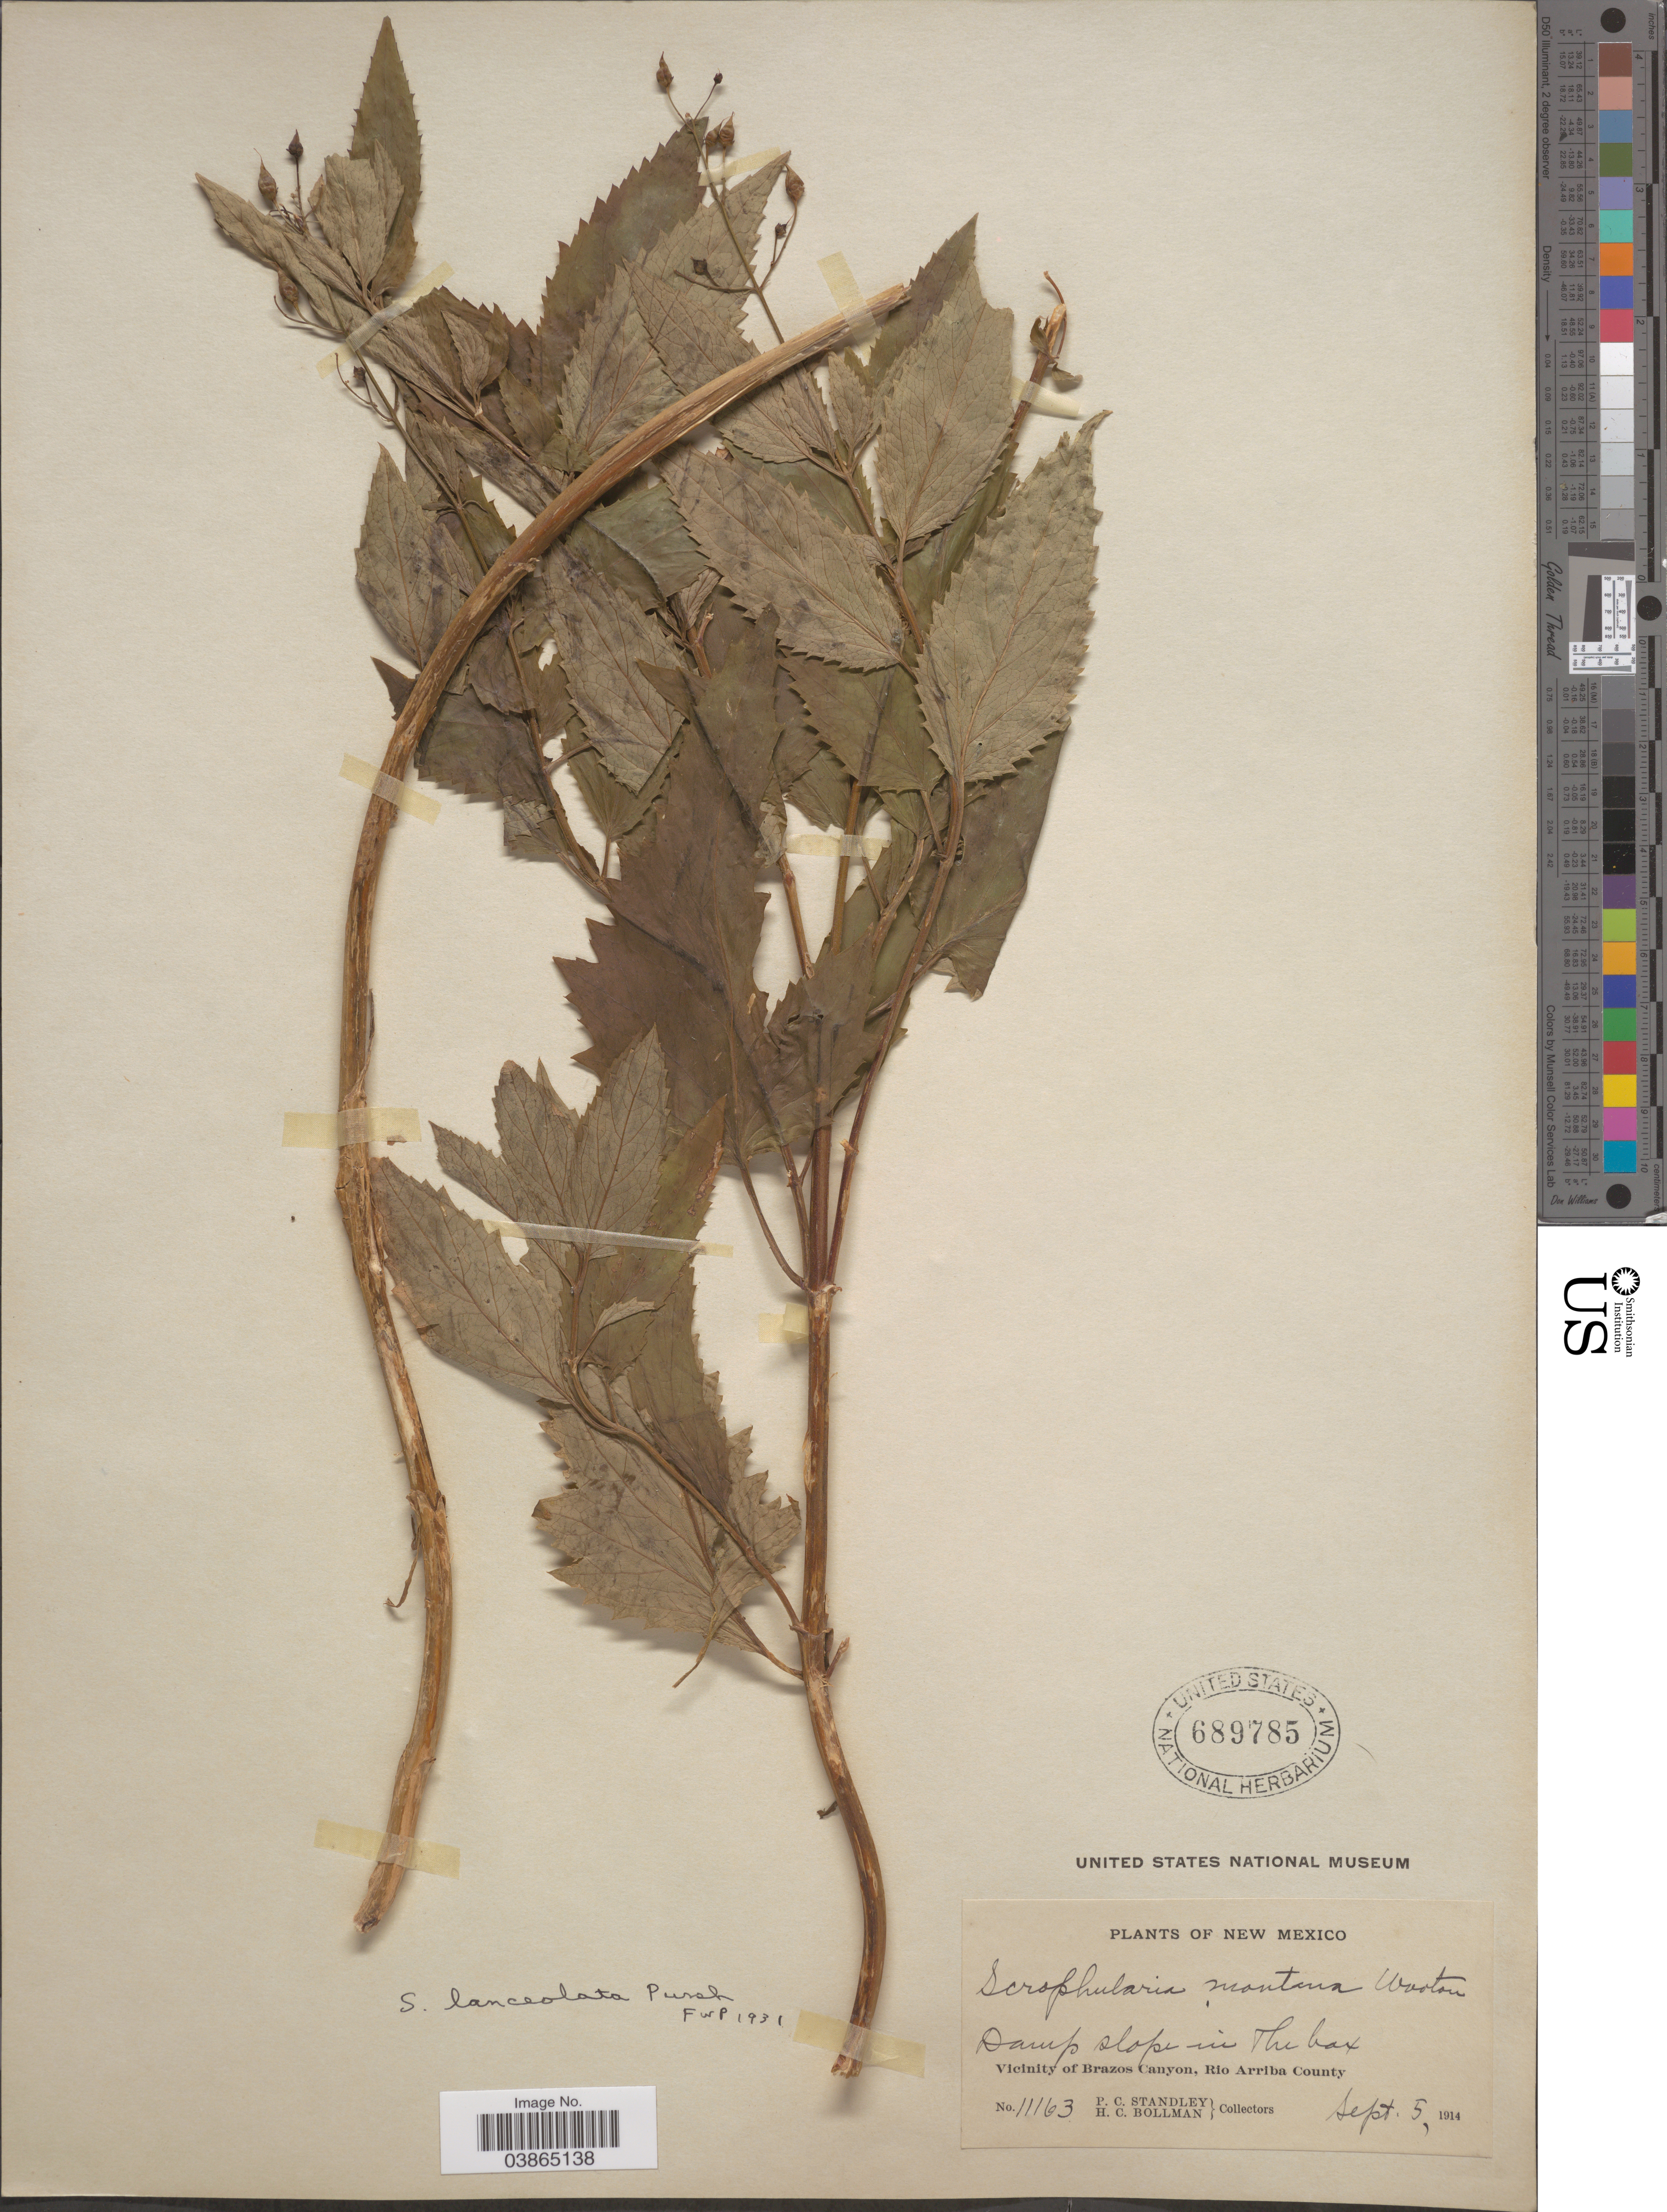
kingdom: Plantae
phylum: Tracheophyta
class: Magnoliopsida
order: Lamiales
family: Scrophulariaceae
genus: Scrophularia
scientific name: Scrophularia lanceolata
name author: Pursh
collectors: P. C. Standley & H. C. Bollman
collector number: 11163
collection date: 1914-09-05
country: United States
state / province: New Mexico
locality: Vicinity of Brazos Canyon, Rio Arriba County.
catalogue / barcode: US 689785